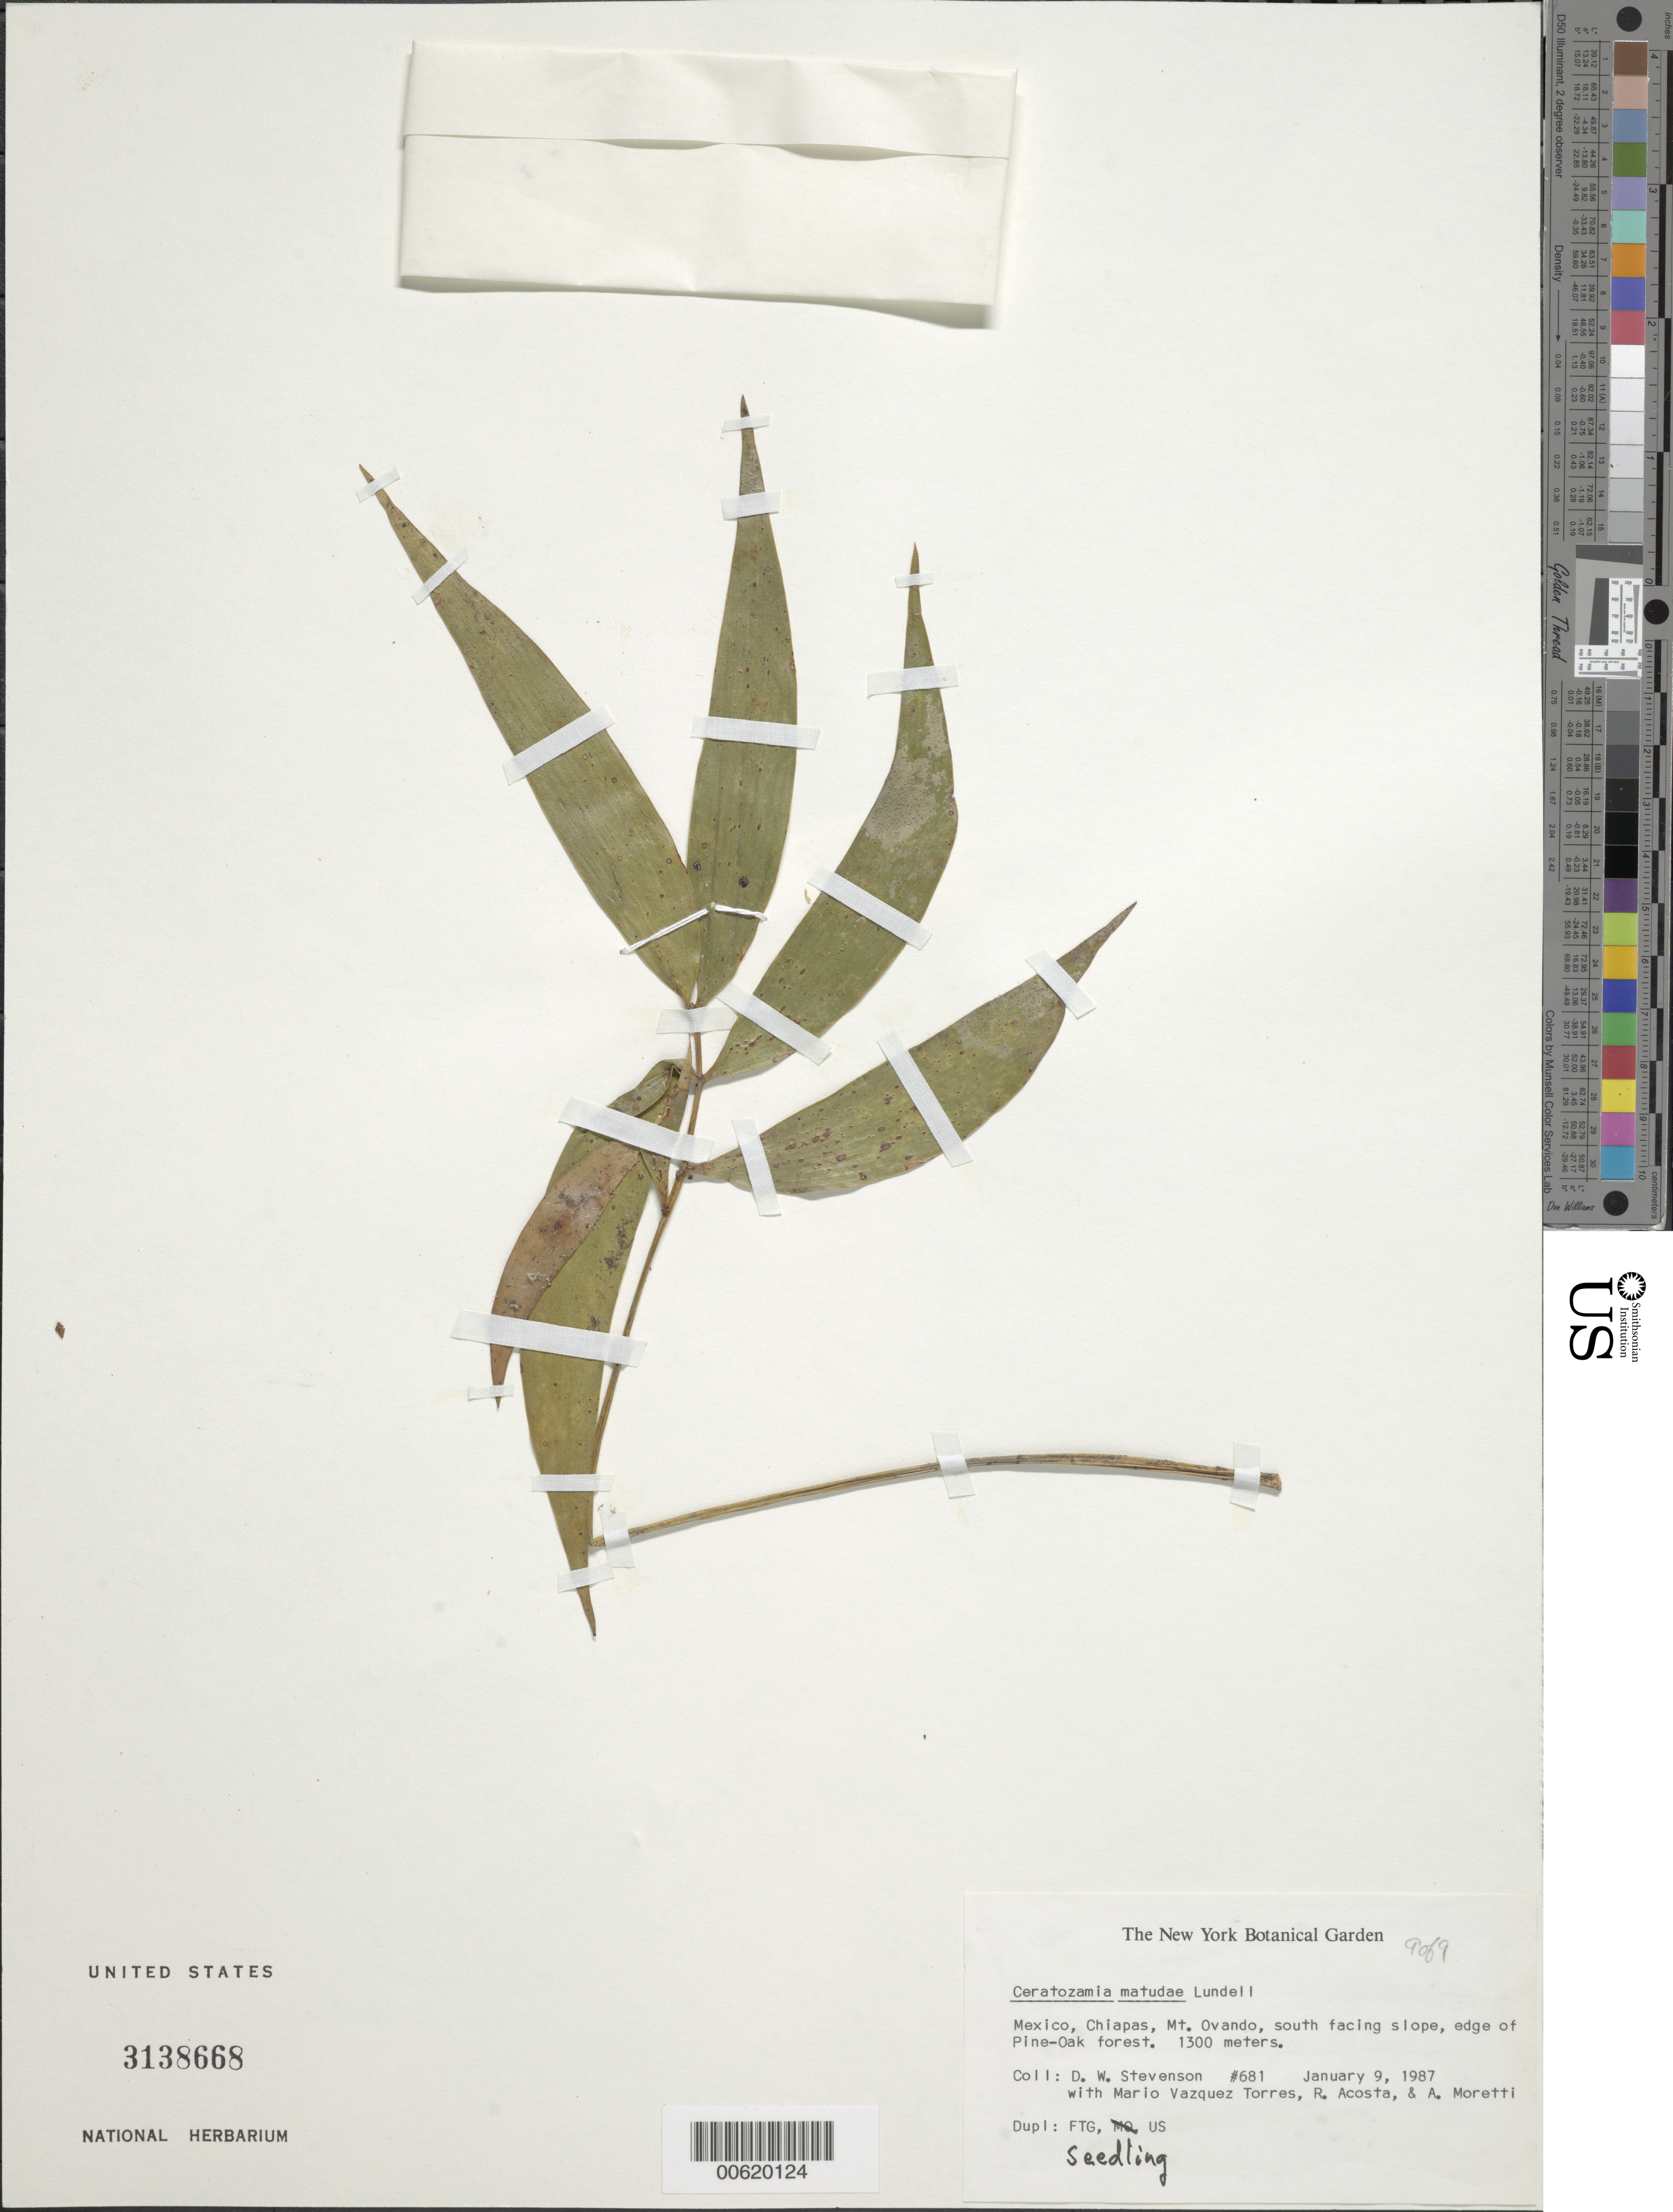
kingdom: Plantae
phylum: Tracheophyta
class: Cycadopsida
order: Cycadales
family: Zamiaceae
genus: Ceratozamia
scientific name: Ceratozamia matudai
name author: Lundell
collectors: D. W. Stevenson, M. Torres, R. Acosta & A. Moretti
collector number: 681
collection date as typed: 09 Jan 1987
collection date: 1987-01-09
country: Mexico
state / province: Chiapas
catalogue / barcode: US 3138668